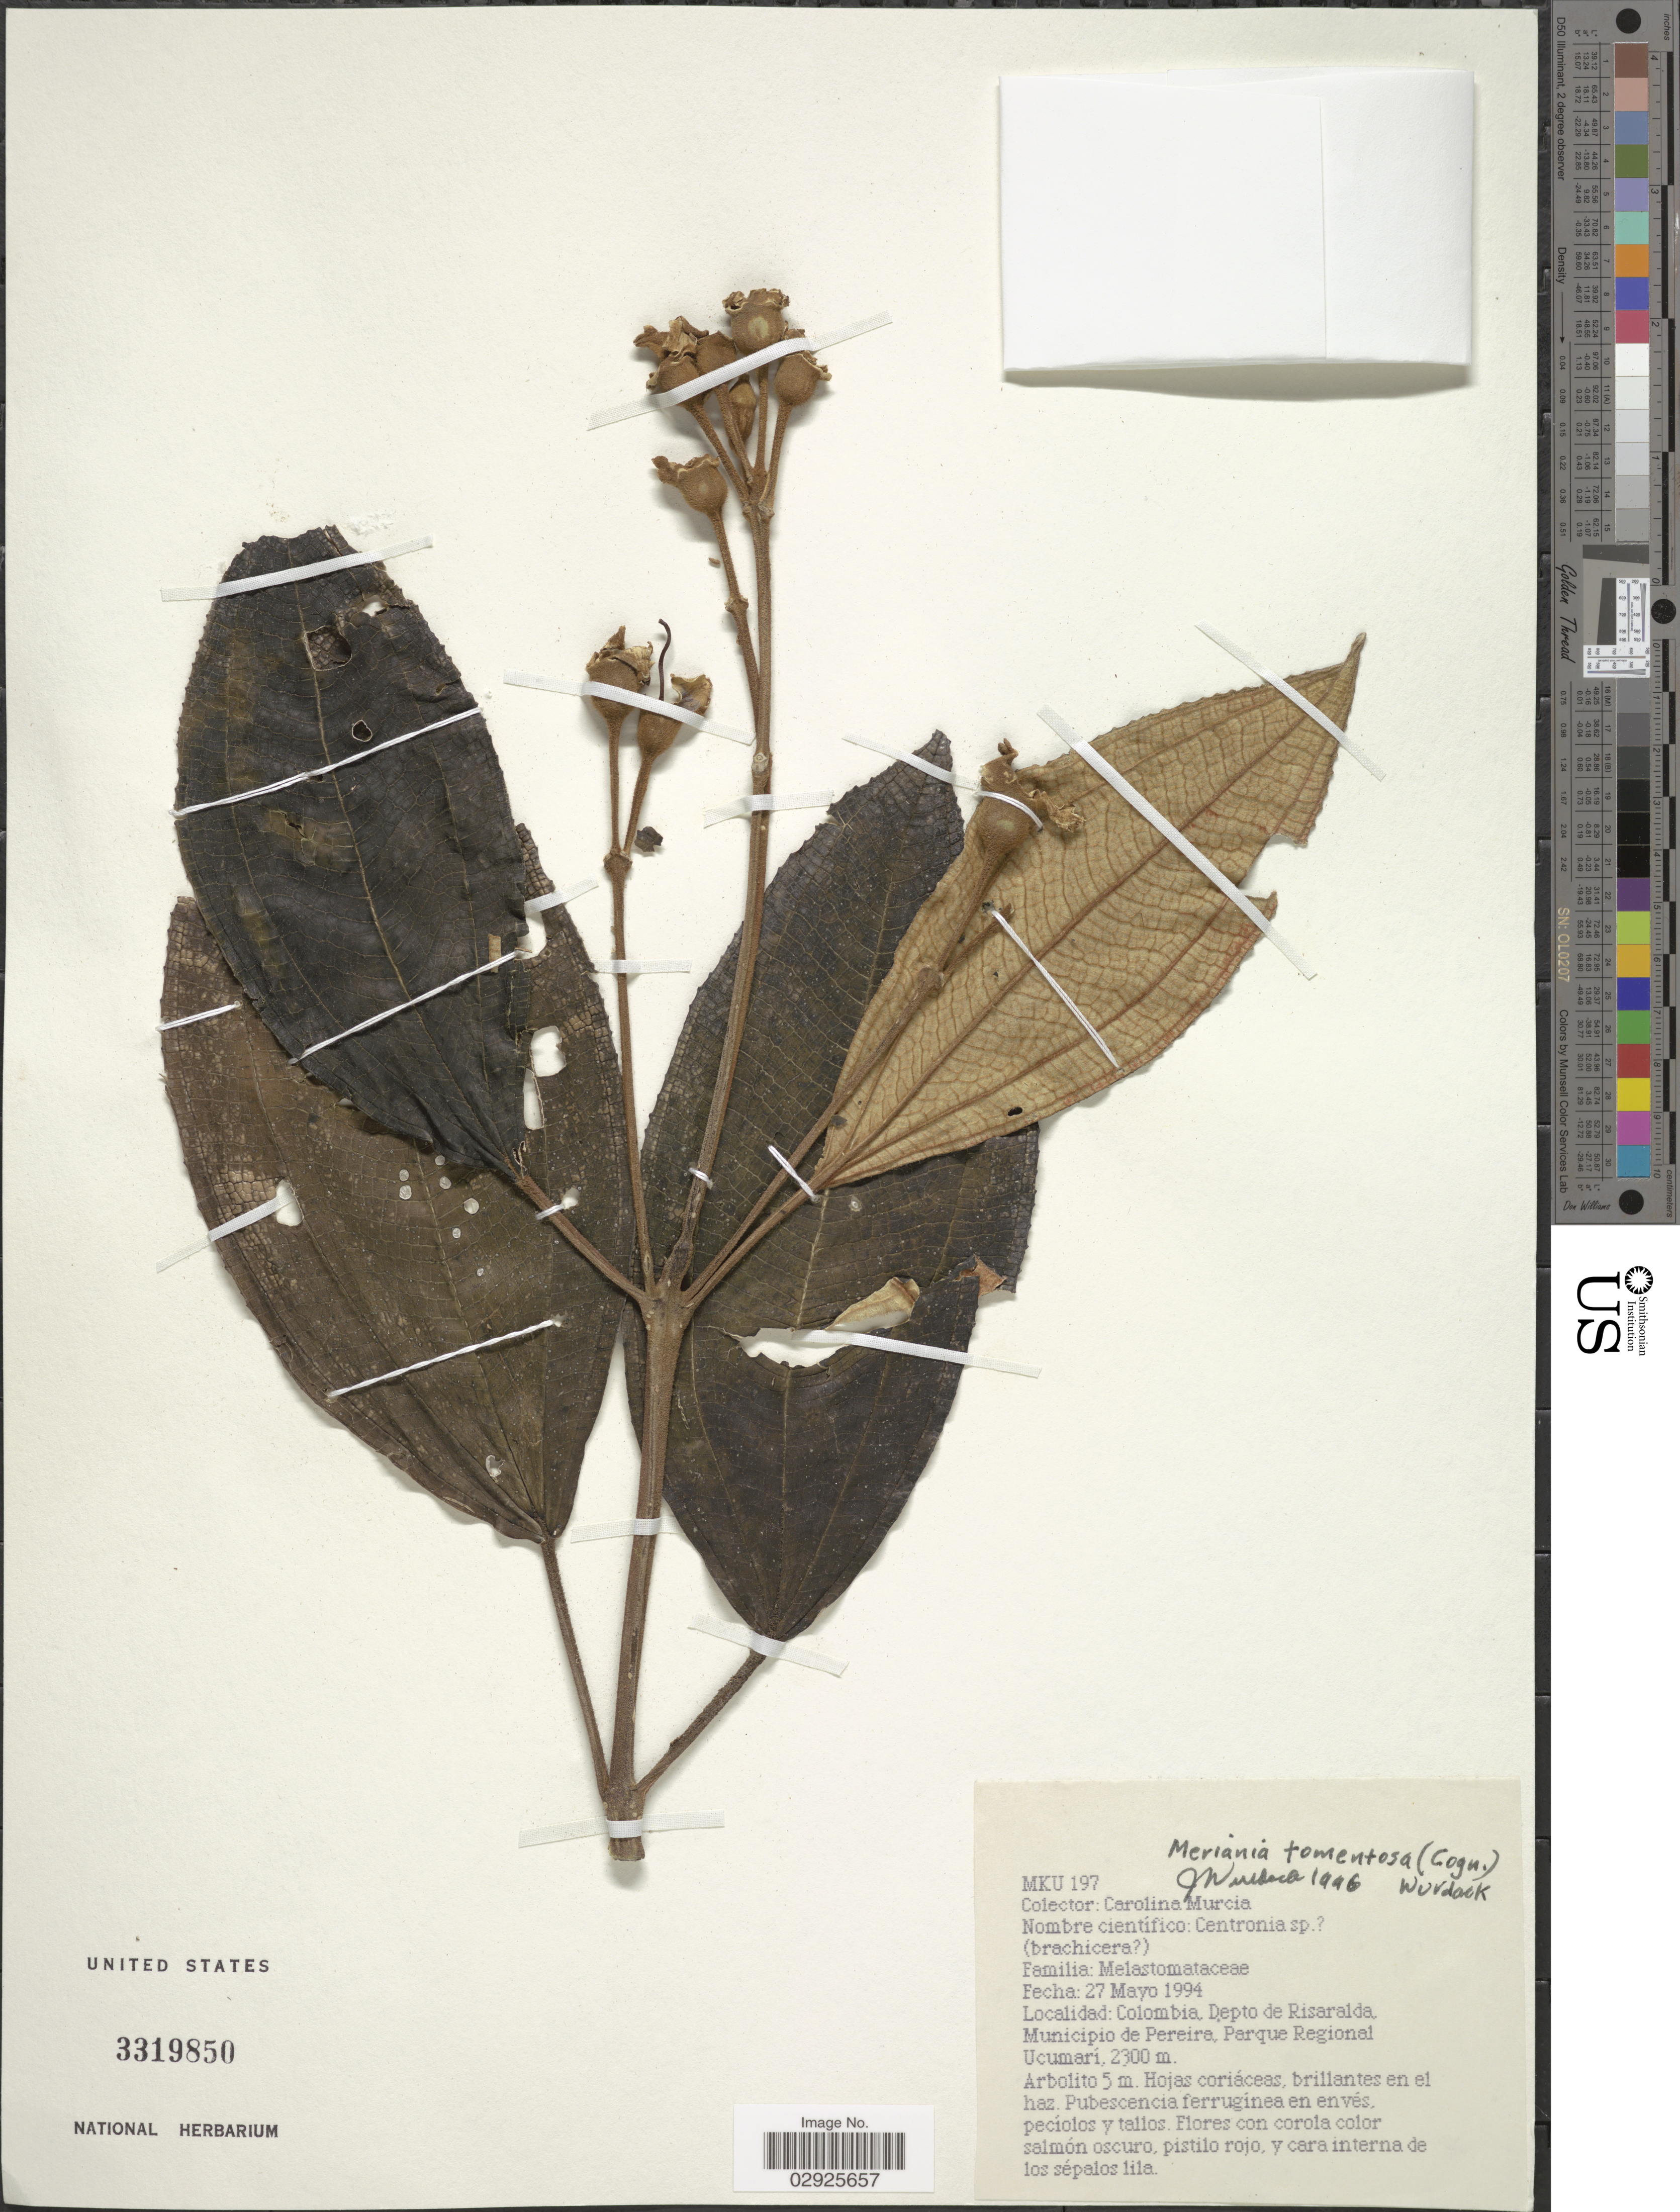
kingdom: Plantae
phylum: Tracheophyta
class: Magnoliopsida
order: Myrtales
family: Melastomataceae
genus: Meriania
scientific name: Meriania tomentosa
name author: (Cogn.) Wurdack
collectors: C. Murcia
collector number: MKU 197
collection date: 1994-05-27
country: Colombia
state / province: Risaralda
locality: Depto. de Risaralda, Municipio de Pereira, Parque Regional Ucumari.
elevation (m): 2300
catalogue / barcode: US 3319850